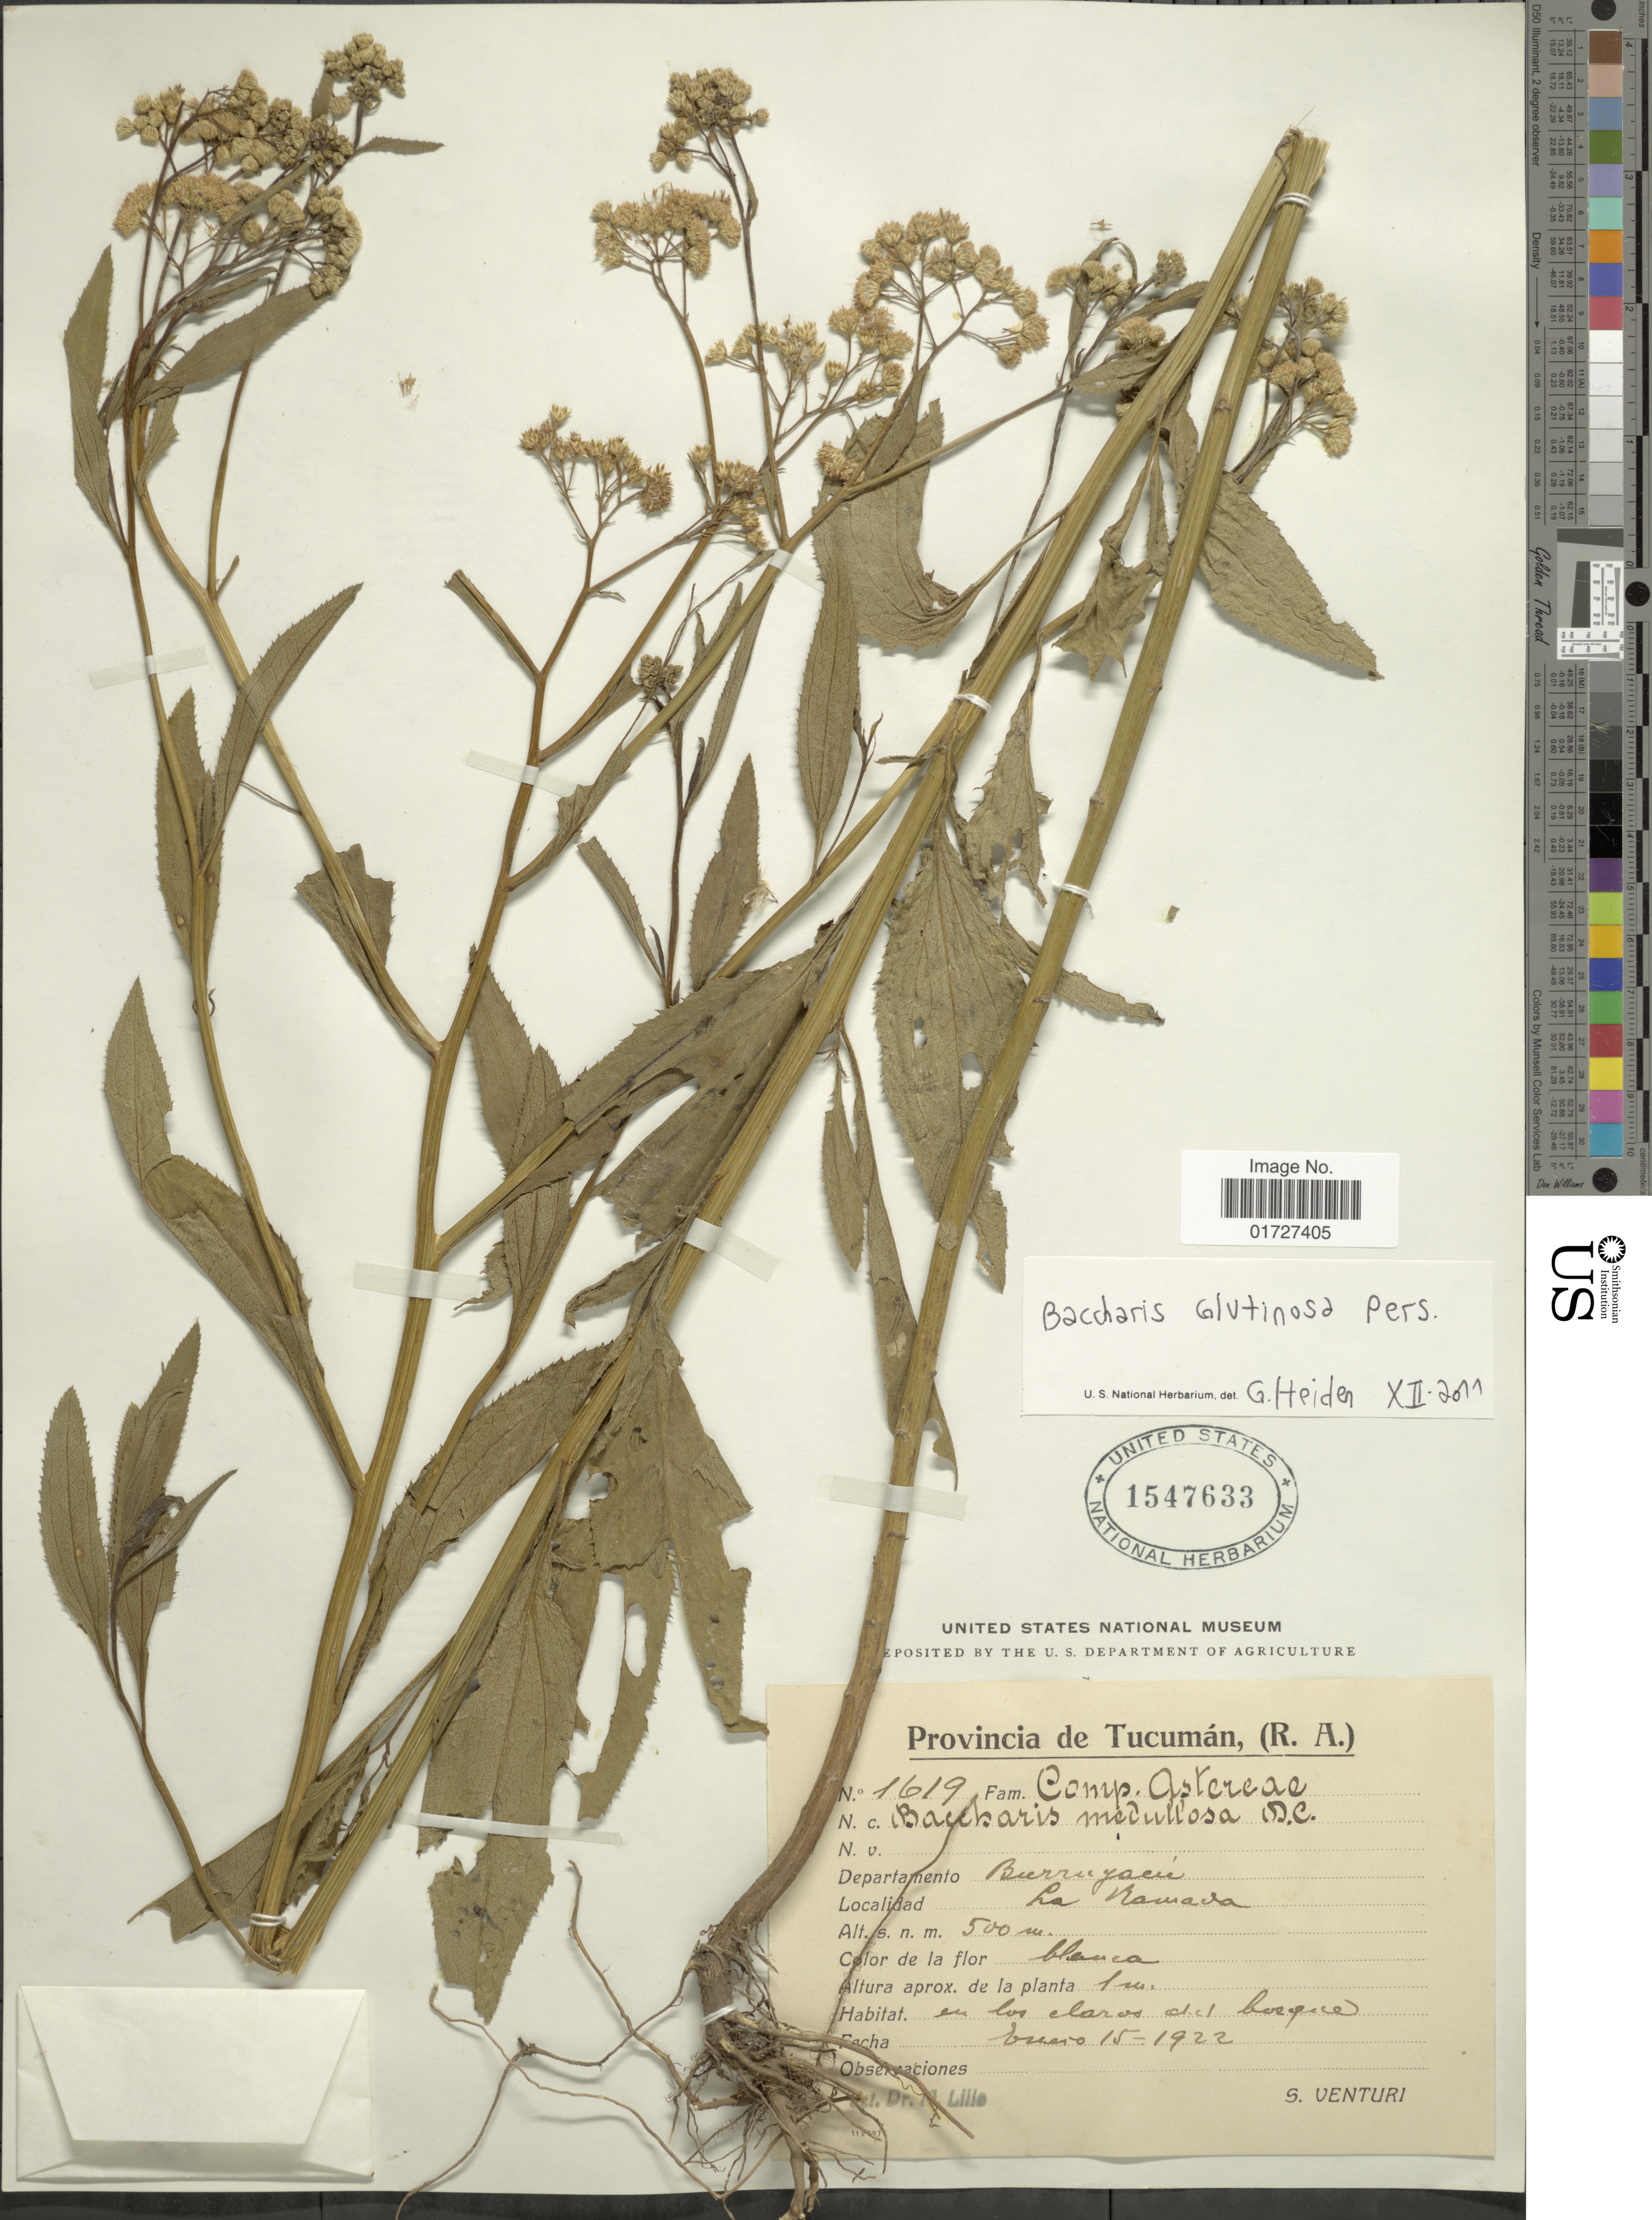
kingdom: Plantae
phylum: Tracheophyta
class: Magnoliopsida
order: Asterales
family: Asteraceae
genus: Baccharis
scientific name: Baccharis glutinosa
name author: Pers.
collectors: S. Venturi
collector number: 1619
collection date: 1922-01-15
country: Argentina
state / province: Tucuman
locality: Departamento Burroyacu, La Ramada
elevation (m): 500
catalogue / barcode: US 1547633